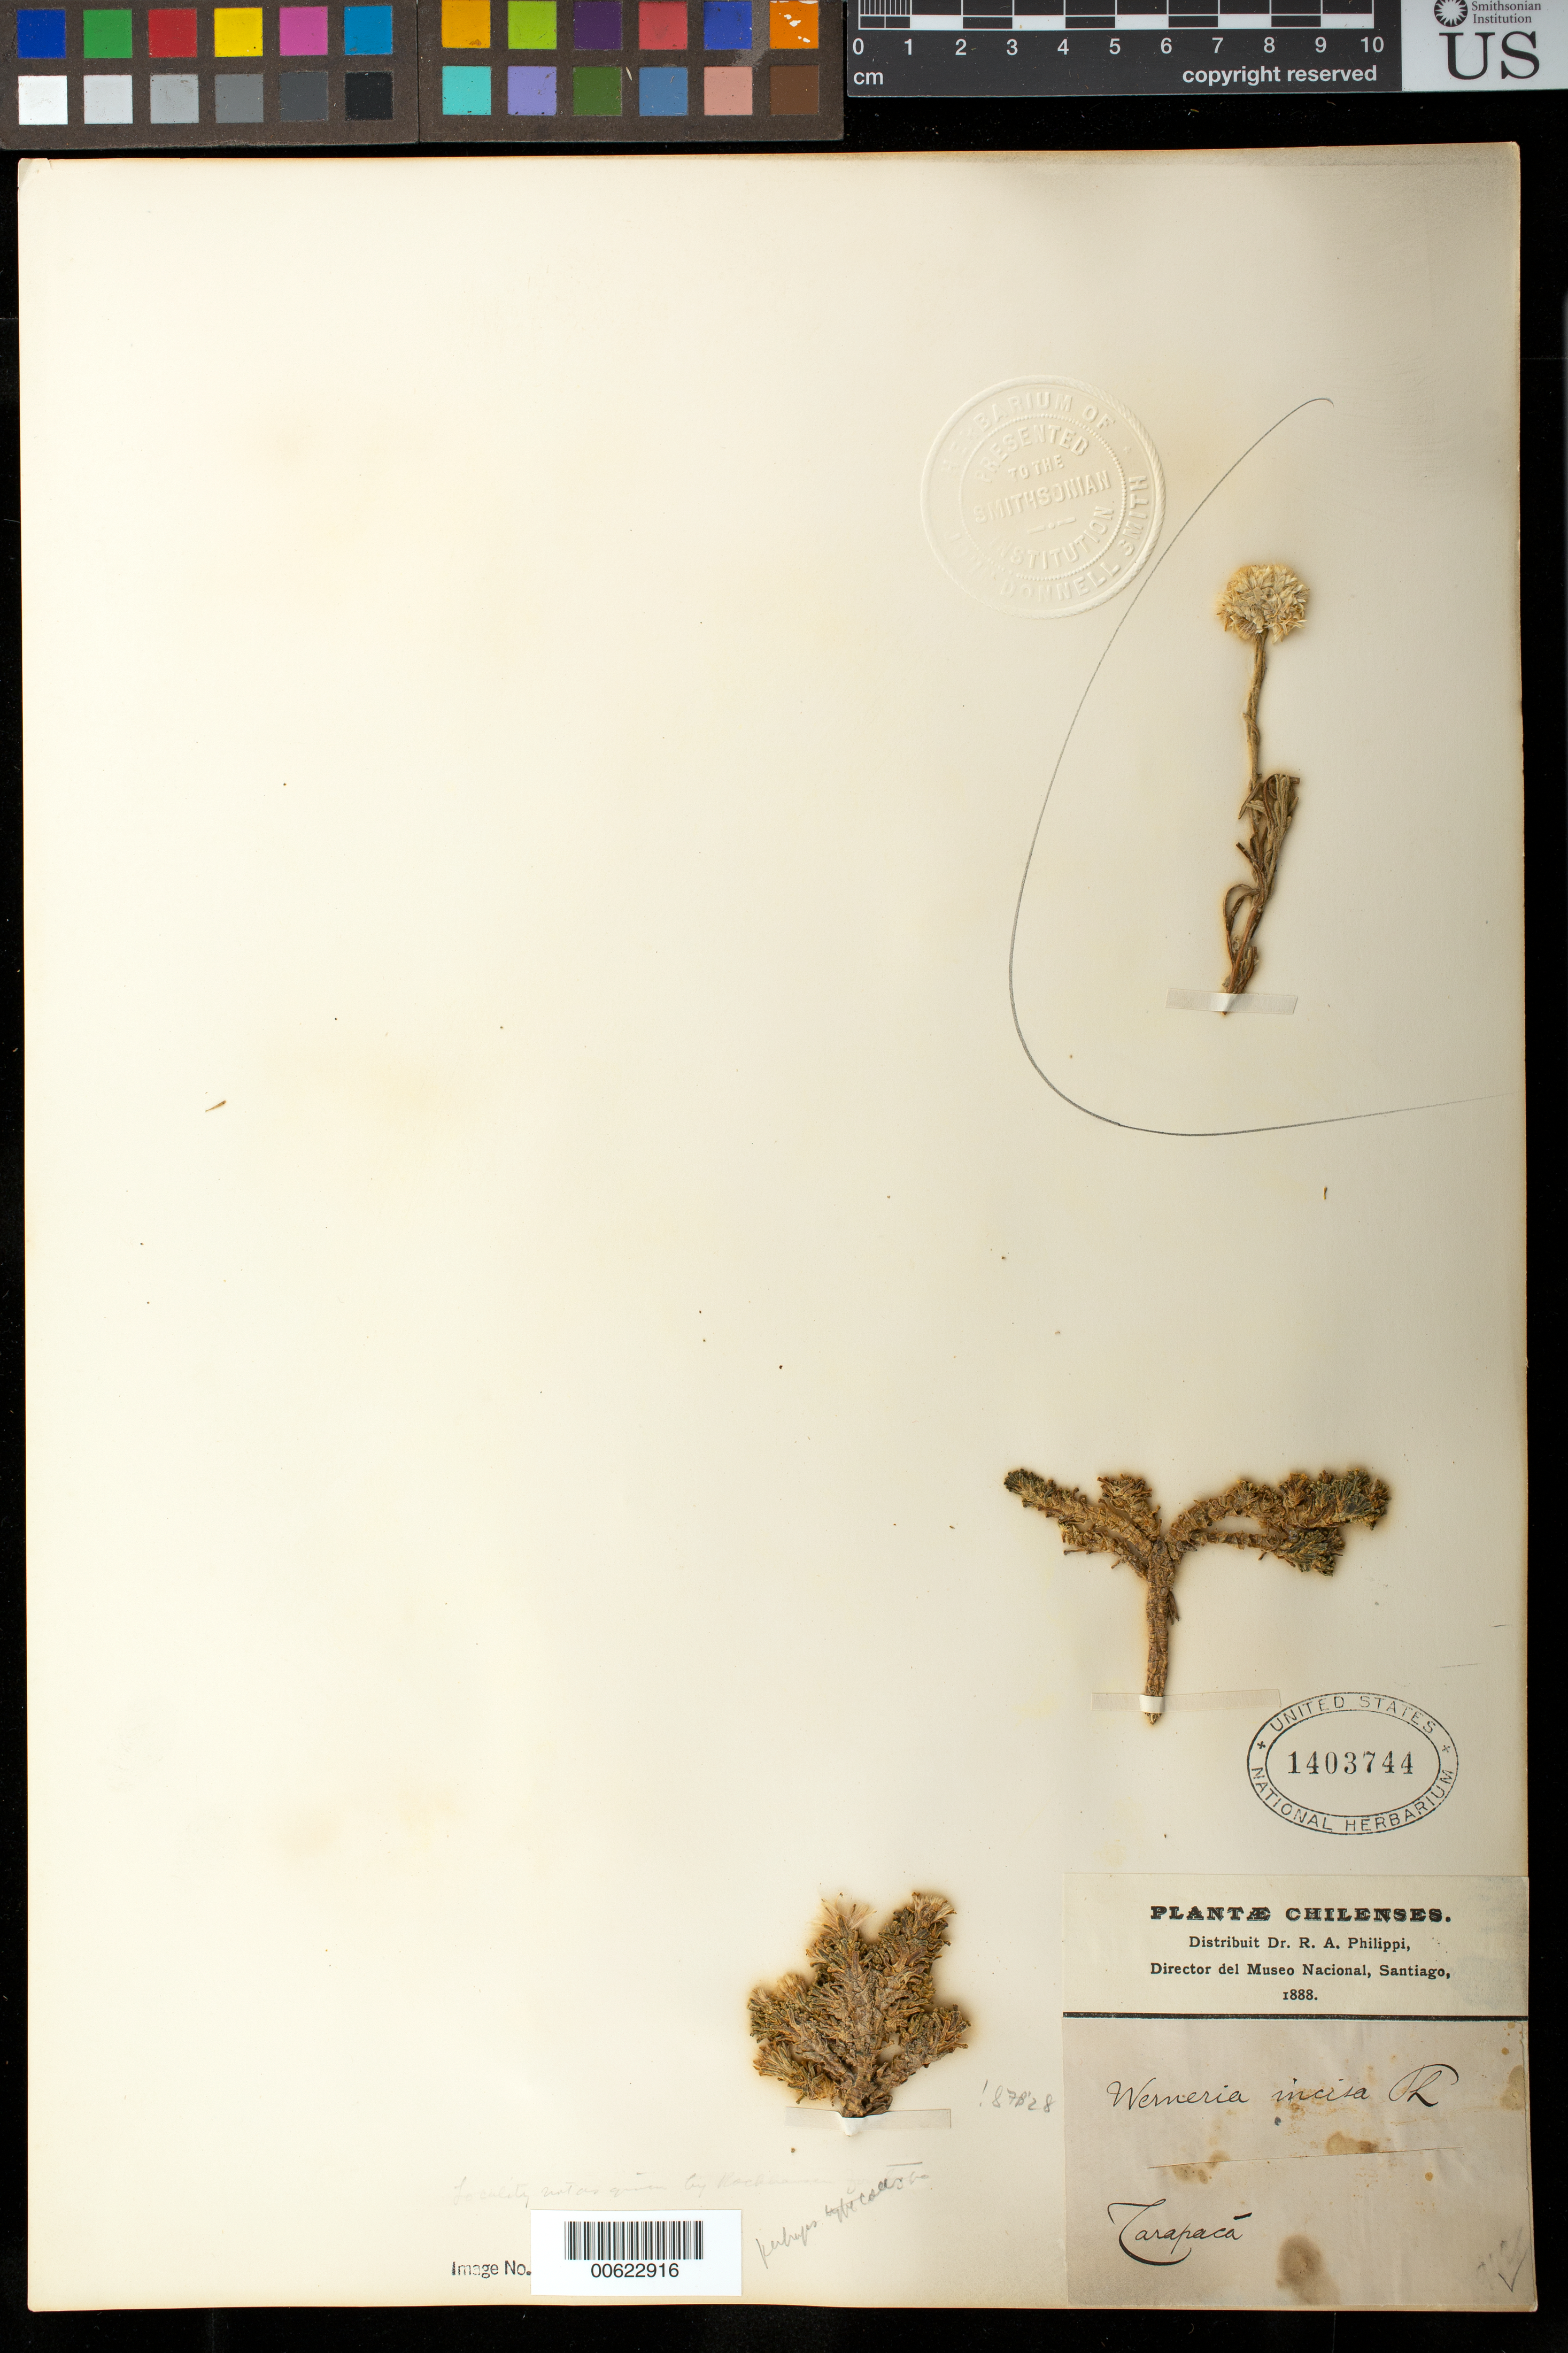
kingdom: Plantae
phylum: Tracheophyta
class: Magnoliopsida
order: Asterales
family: Asteraceae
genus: Werneria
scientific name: Werneria incisa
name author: Phil.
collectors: R. A. Philippi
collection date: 1888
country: Chile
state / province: Tarapacá (I)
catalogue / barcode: US 1403744